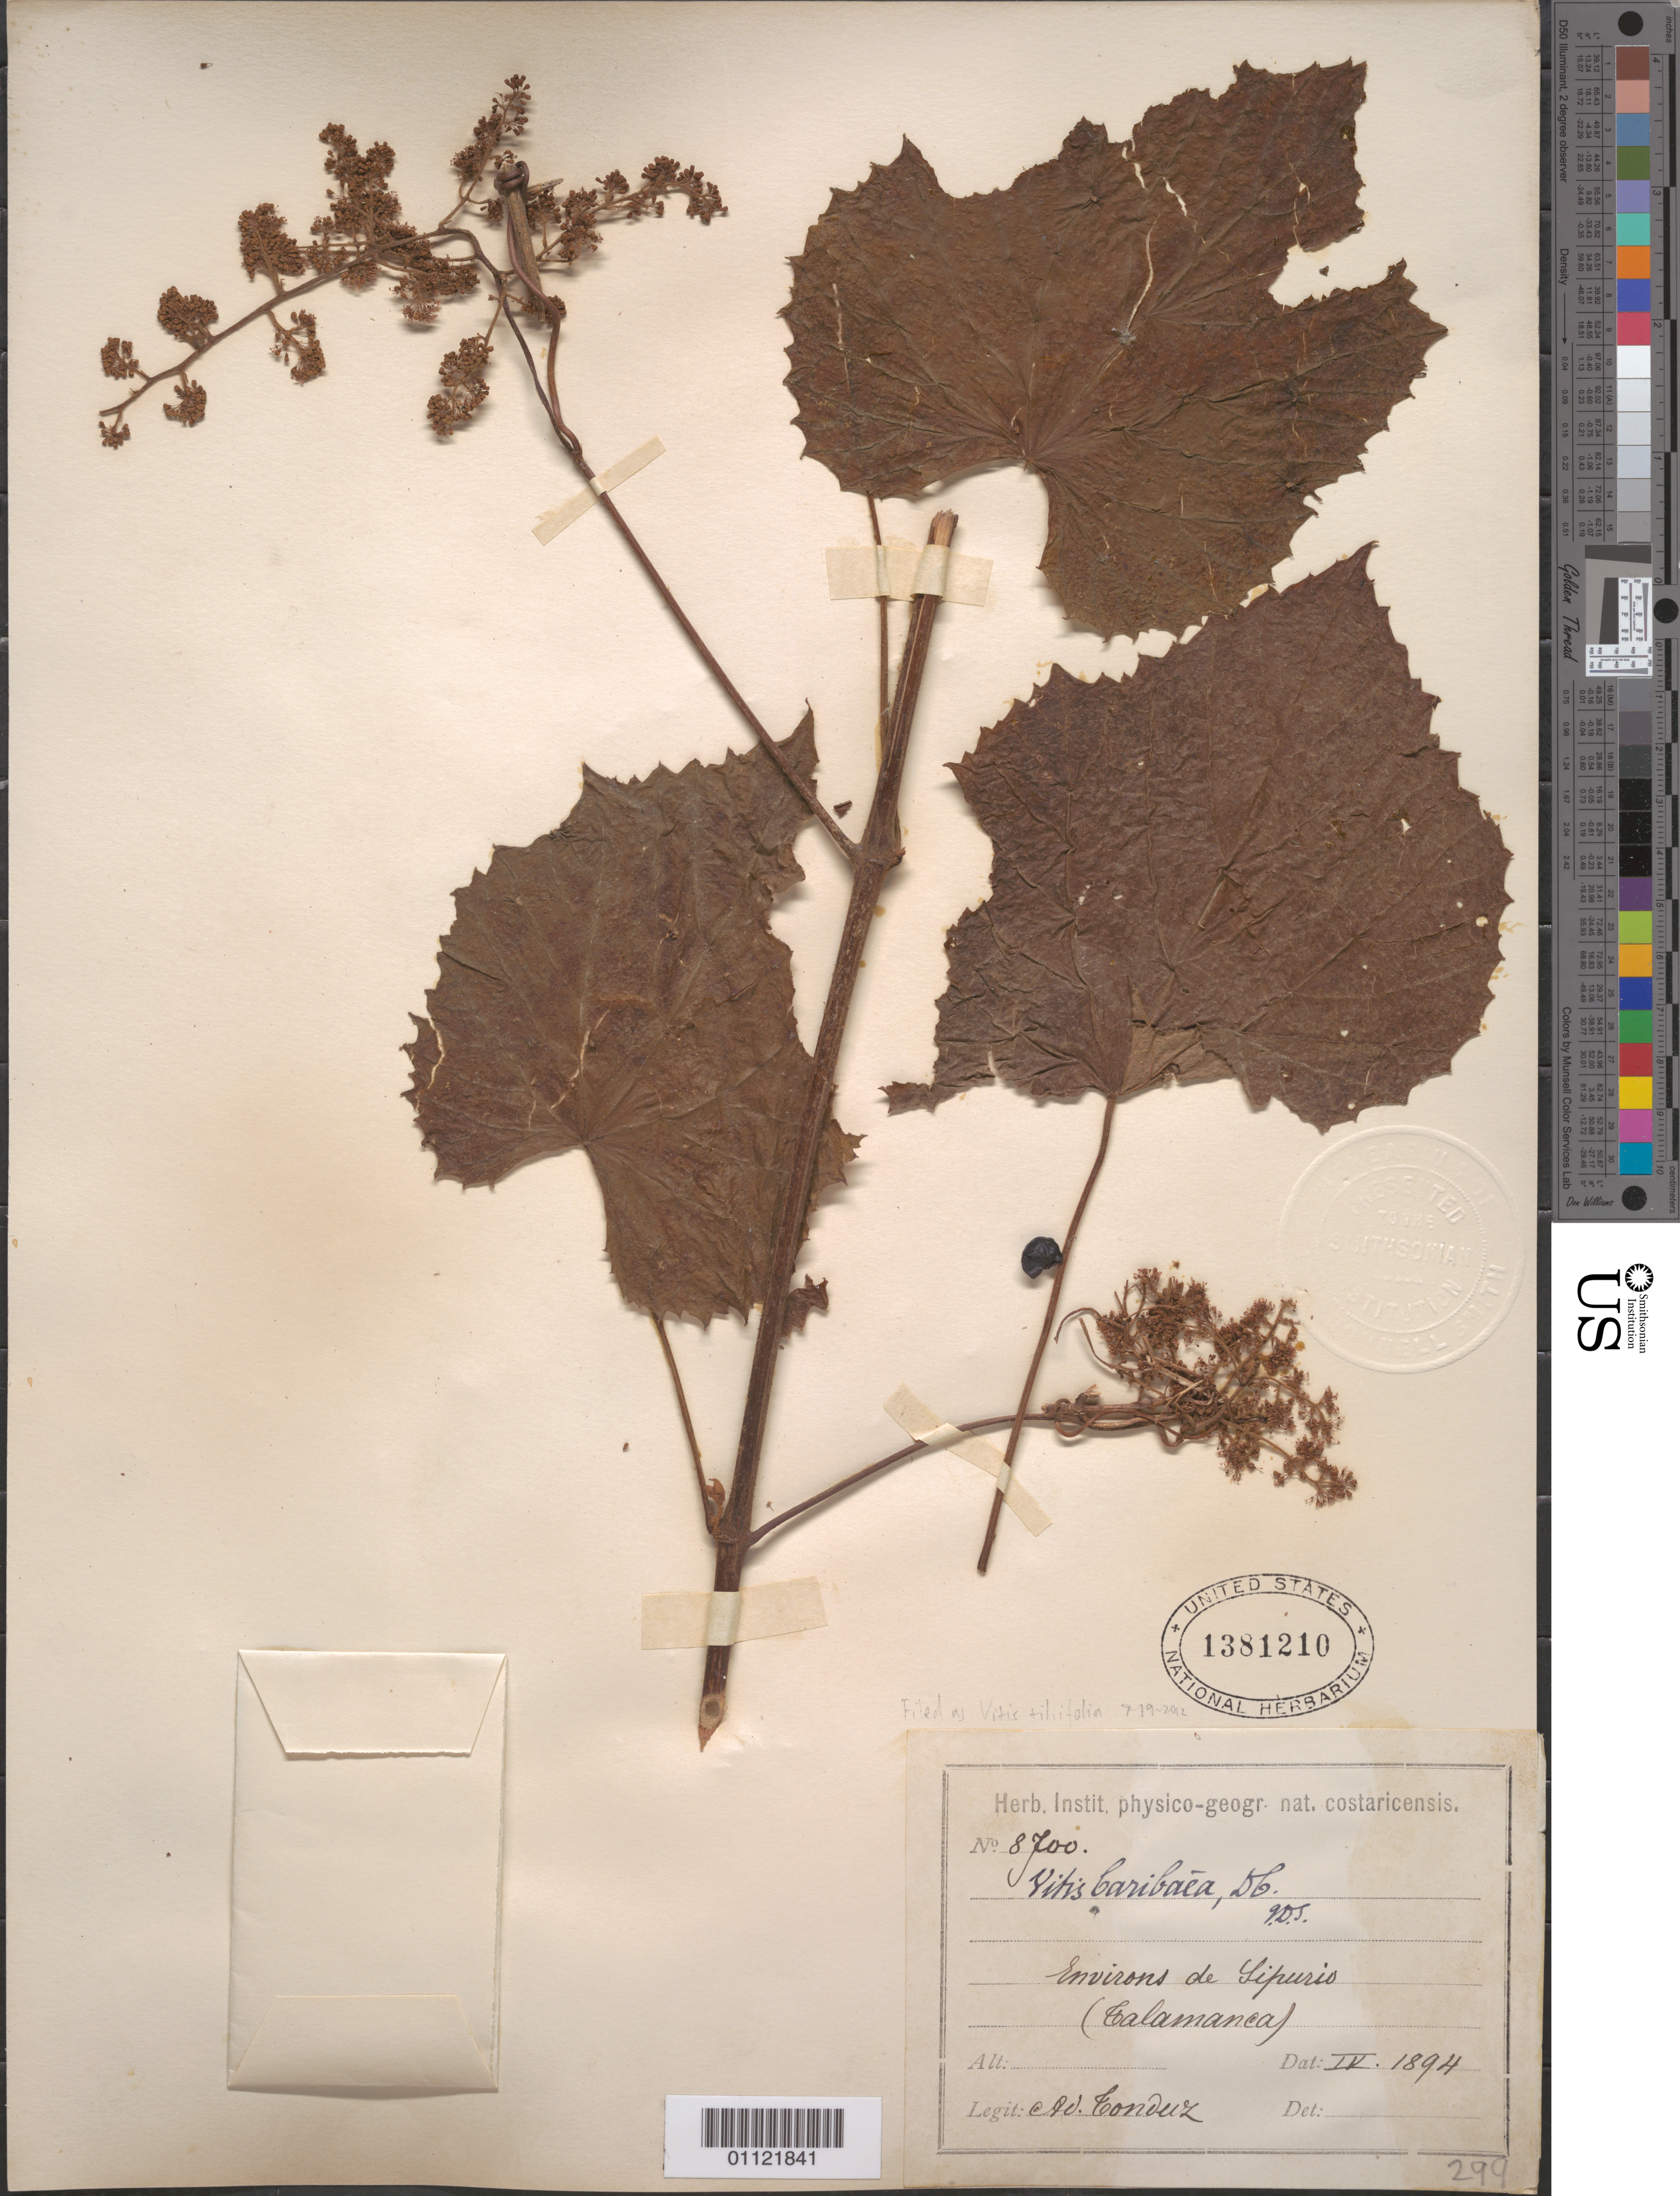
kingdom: Plantae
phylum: Tracheophyta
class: Magnoliopsida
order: Vitales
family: Vitaceae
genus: Vitis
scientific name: Vitis tiliifolia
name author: Humb. & Bonpl. ex Schult.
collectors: A. Tonduz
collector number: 8700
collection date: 1894-04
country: Costa Rica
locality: Environs de Yipuris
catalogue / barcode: US 1381210